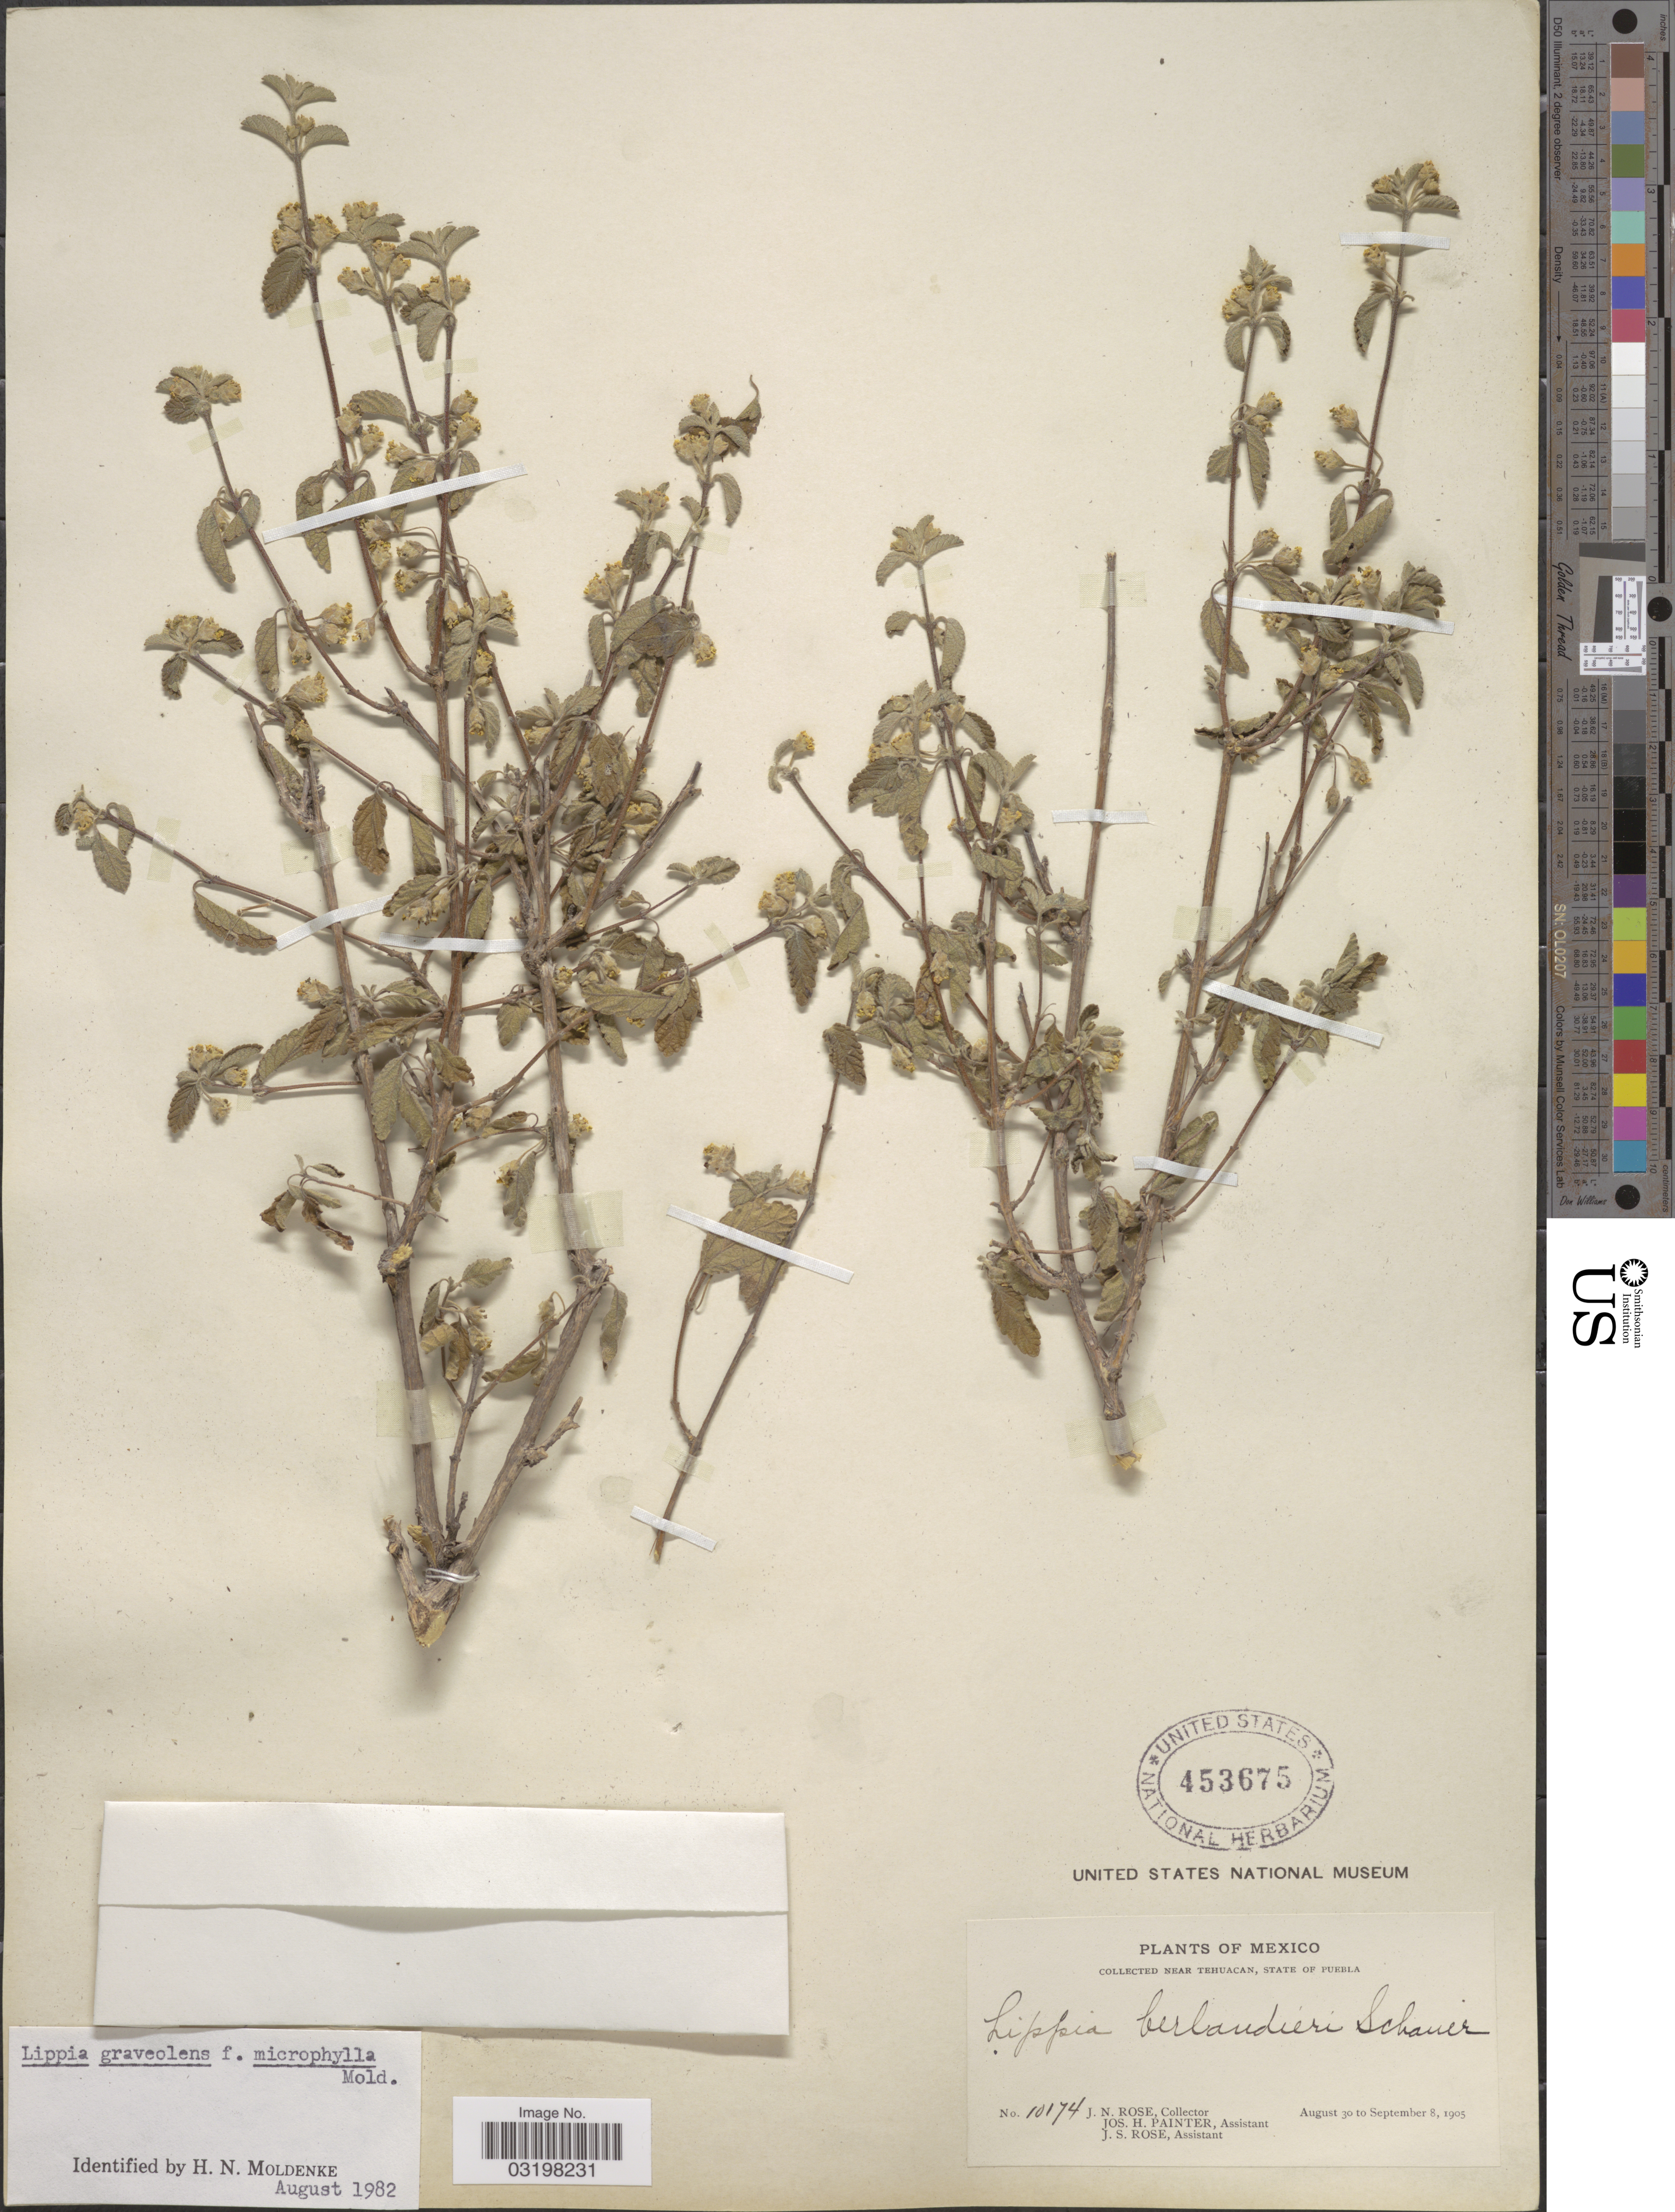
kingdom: Plantae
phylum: Tracheophyta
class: Magnoliopsida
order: Lamiales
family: Verbenaceae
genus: Lippia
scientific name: Lippia graveolens f. microphylla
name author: Kunth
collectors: J. N. Rose, J. H. Painter & J. S. Rose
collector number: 10174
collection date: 1905-08-30/1905-09-08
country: Mexico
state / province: Puebla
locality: Near Tehuacan.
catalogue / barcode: US 453675